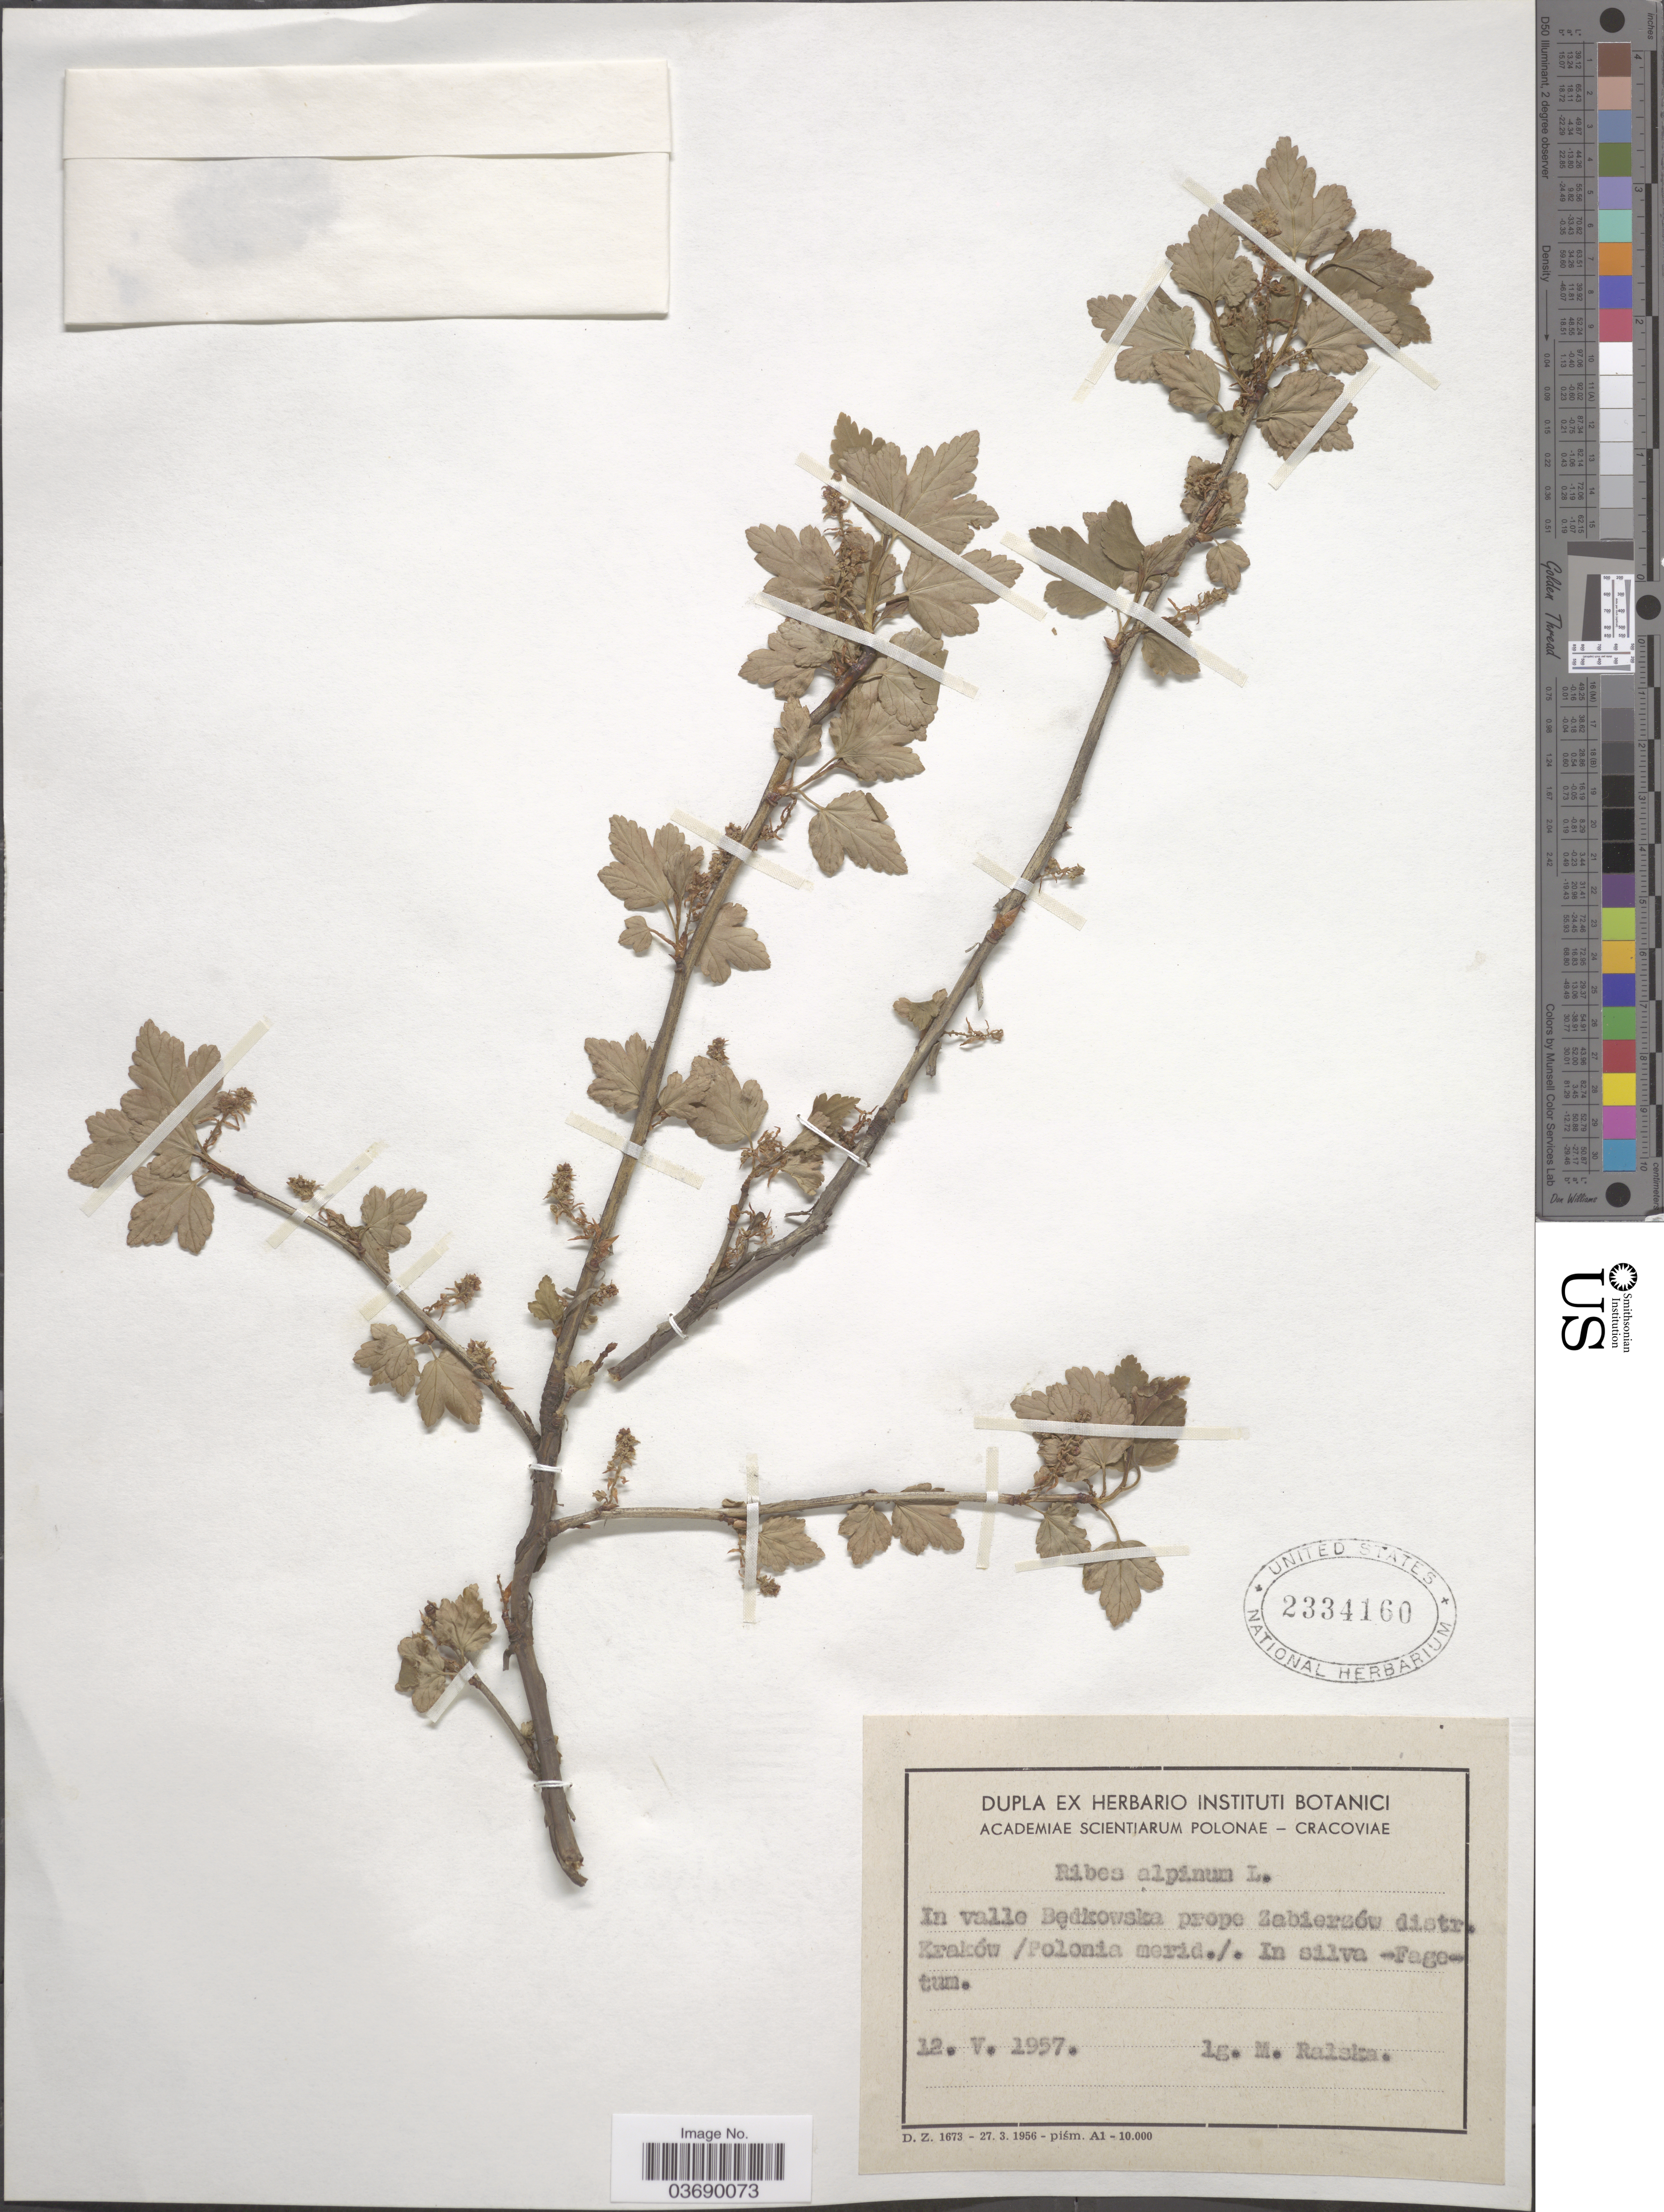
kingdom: Plantae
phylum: Tracheophyta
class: Magnoliopsida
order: Saxifragales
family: Grossulariaceae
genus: Ribes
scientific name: Ribes alpinum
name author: L.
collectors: M. Ralska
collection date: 1957-05-12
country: Poland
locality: In valle Będkowska prope Zabierzów distr. Kraków/ Polonia merid.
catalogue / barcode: US 2334160